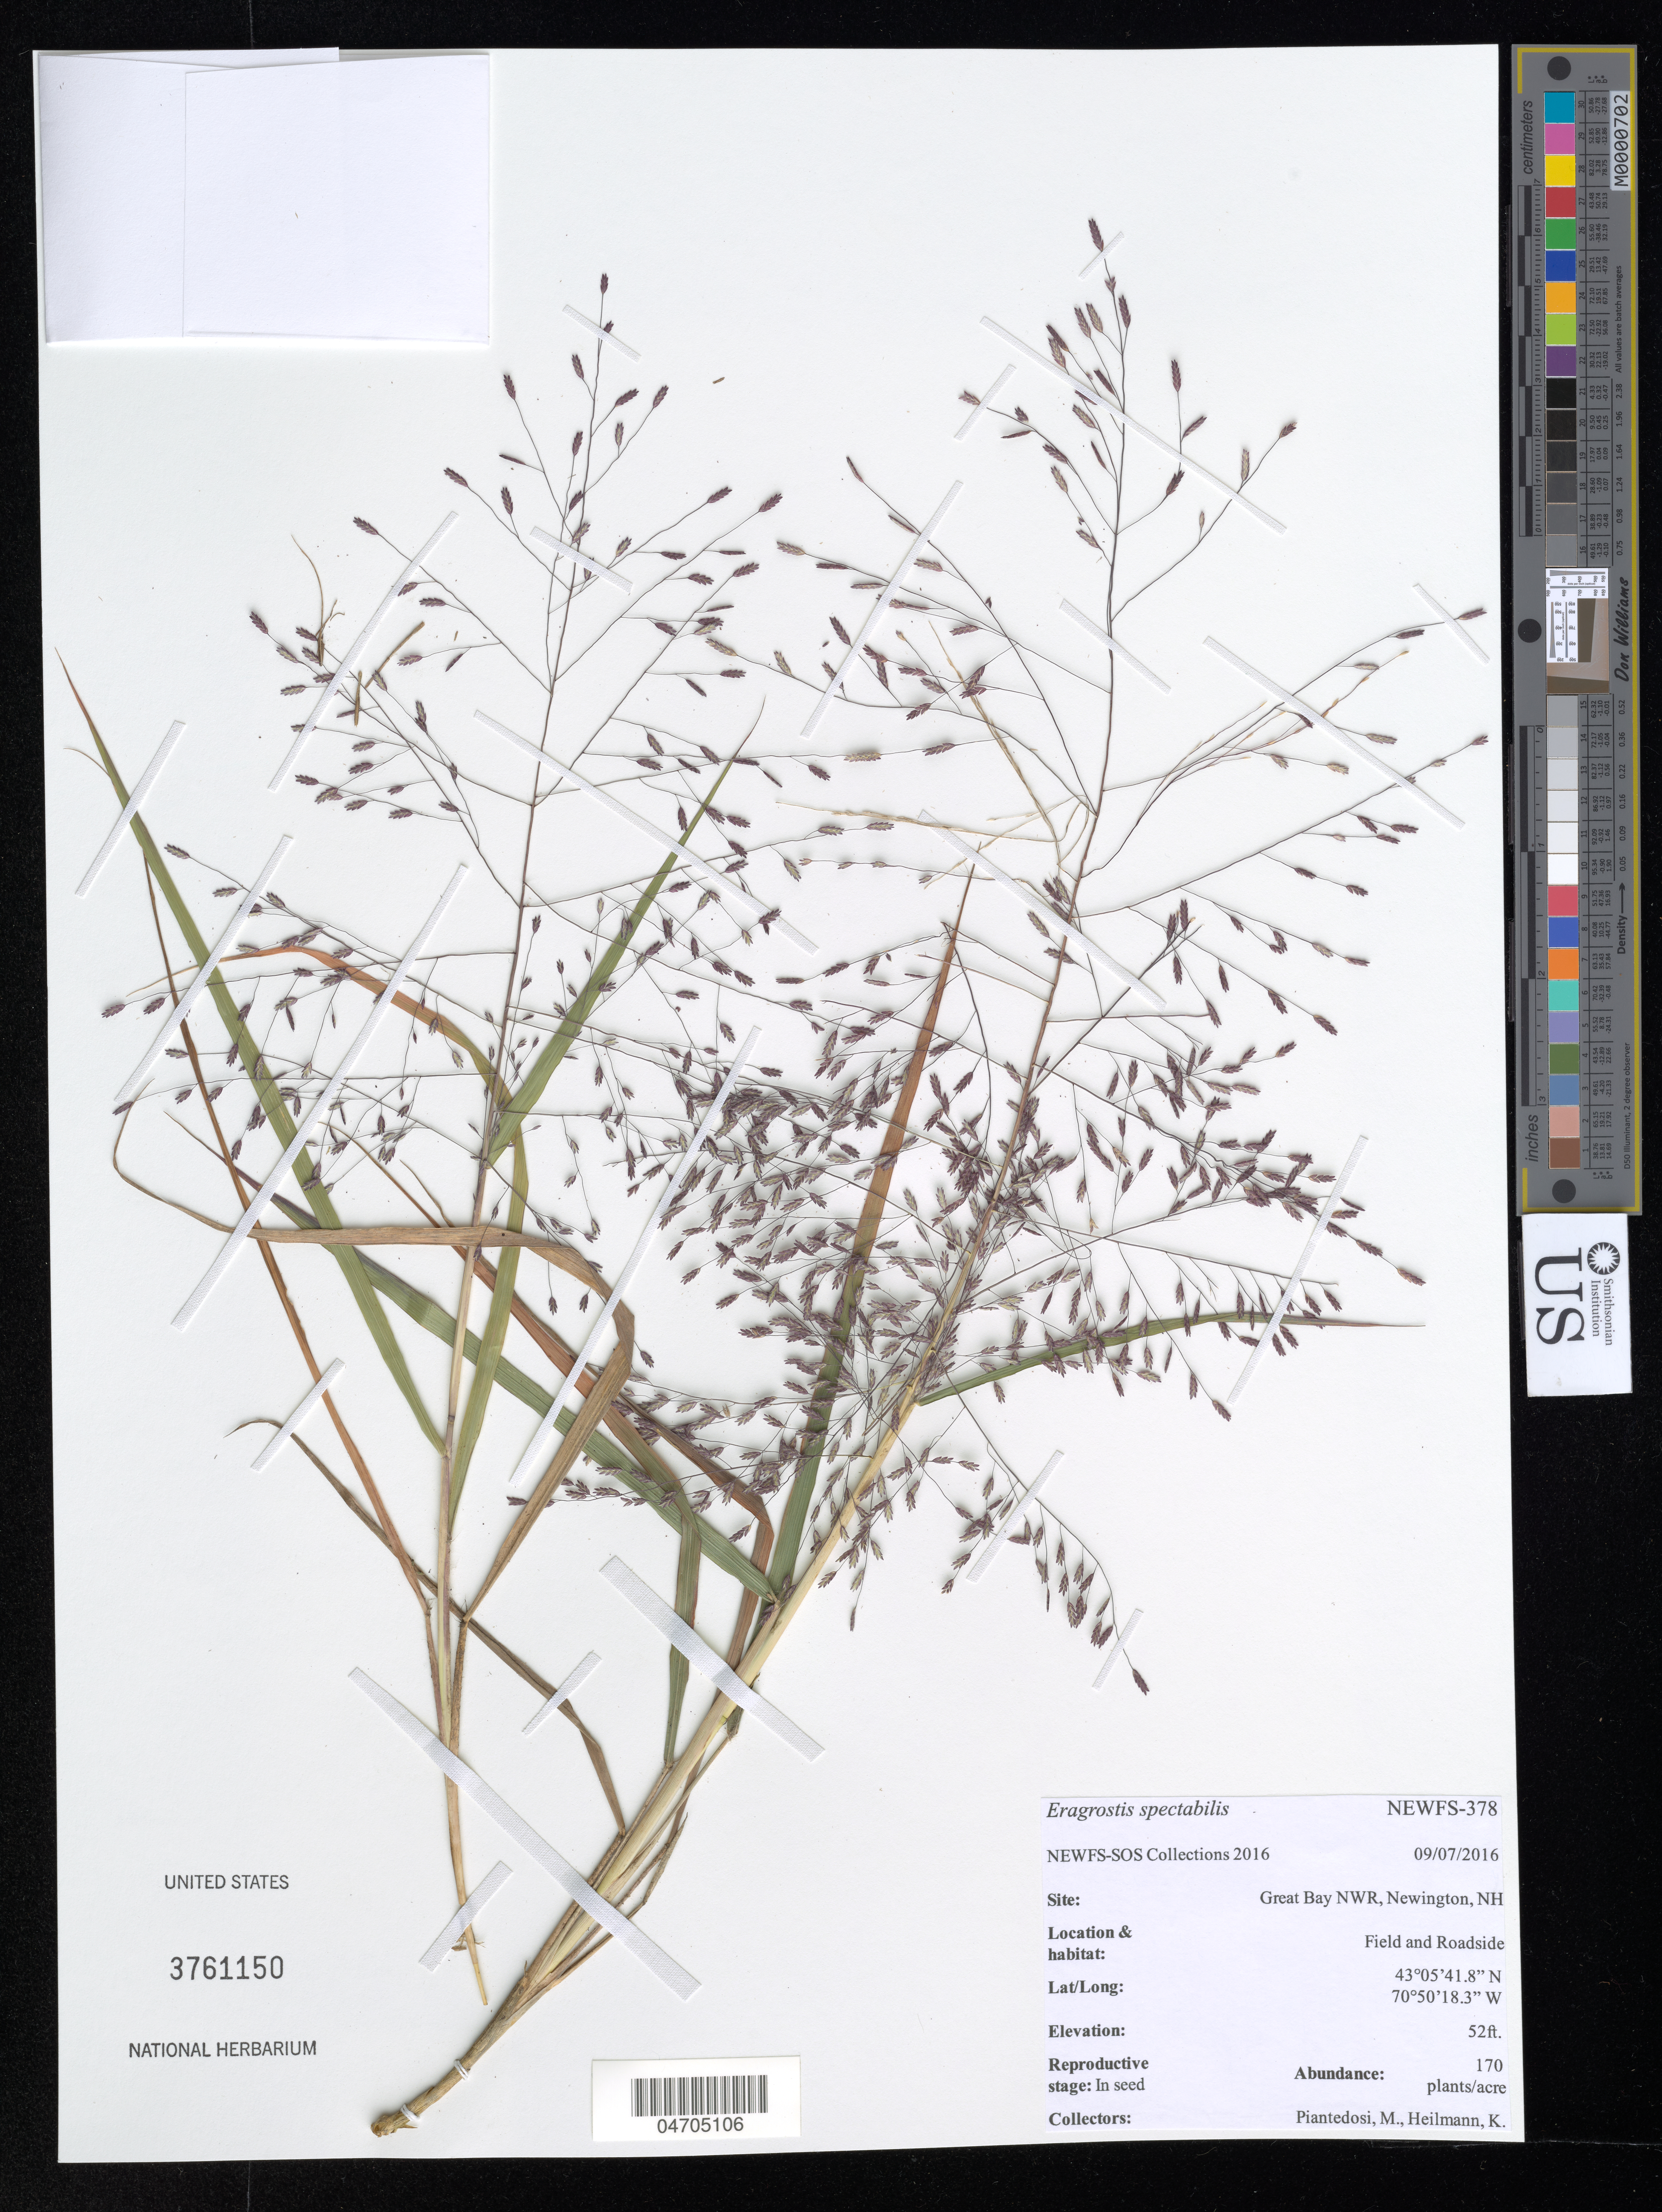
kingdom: Plantae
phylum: Tracheophyta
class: Liliopsida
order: Poales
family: Poaceae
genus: Eragrostis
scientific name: Eragrostis spectabilis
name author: (Pursh) Steud.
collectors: M. Piantedosi & K. Heilmann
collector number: NEWFS-378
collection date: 2016-09-07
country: United States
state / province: New Hampshire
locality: Great Bay NWR, Newington.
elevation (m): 16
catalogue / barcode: US 3761150